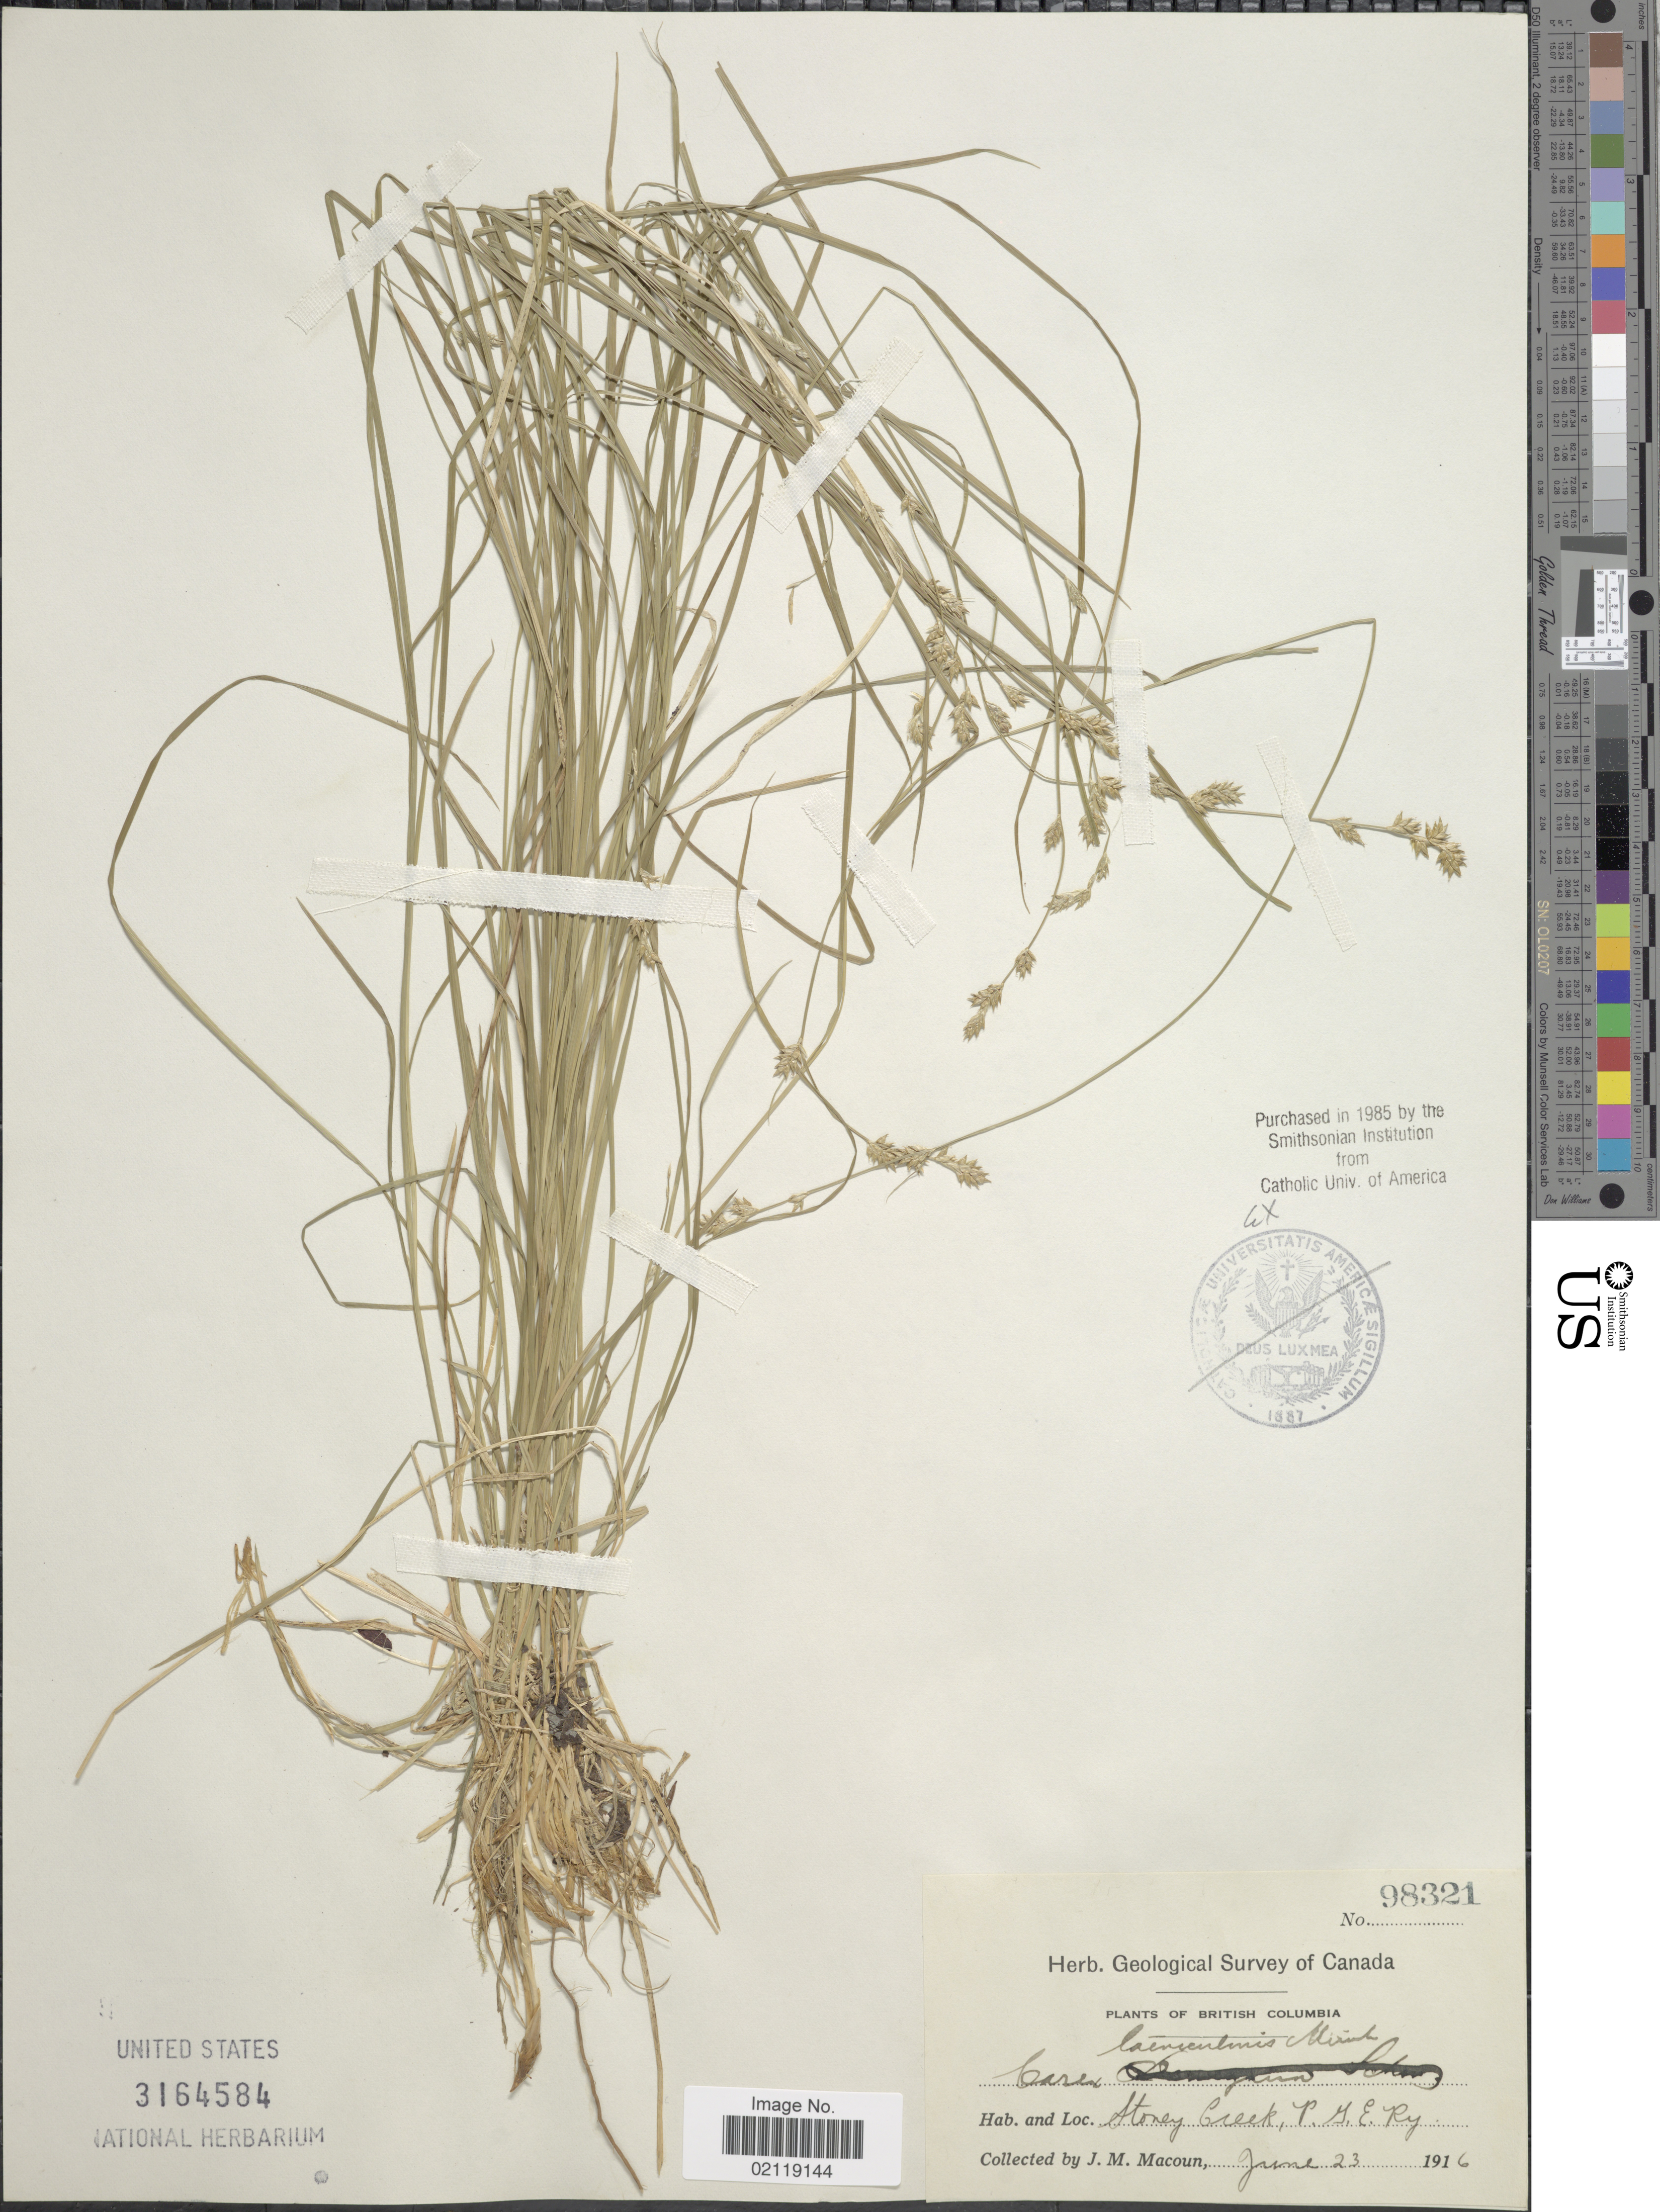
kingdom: Plantae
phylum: Tracheophyta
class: Liliopsida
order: Poales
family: Cyperaceae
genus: Carex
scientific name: Carex laeviculmis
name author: Meinsh.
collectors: J. M. Macoun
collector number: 98321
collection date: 1916-06-23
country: Canada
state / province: British Columbia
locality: Stoney Creek, P.I.E. Ry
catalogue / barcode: US 3164584